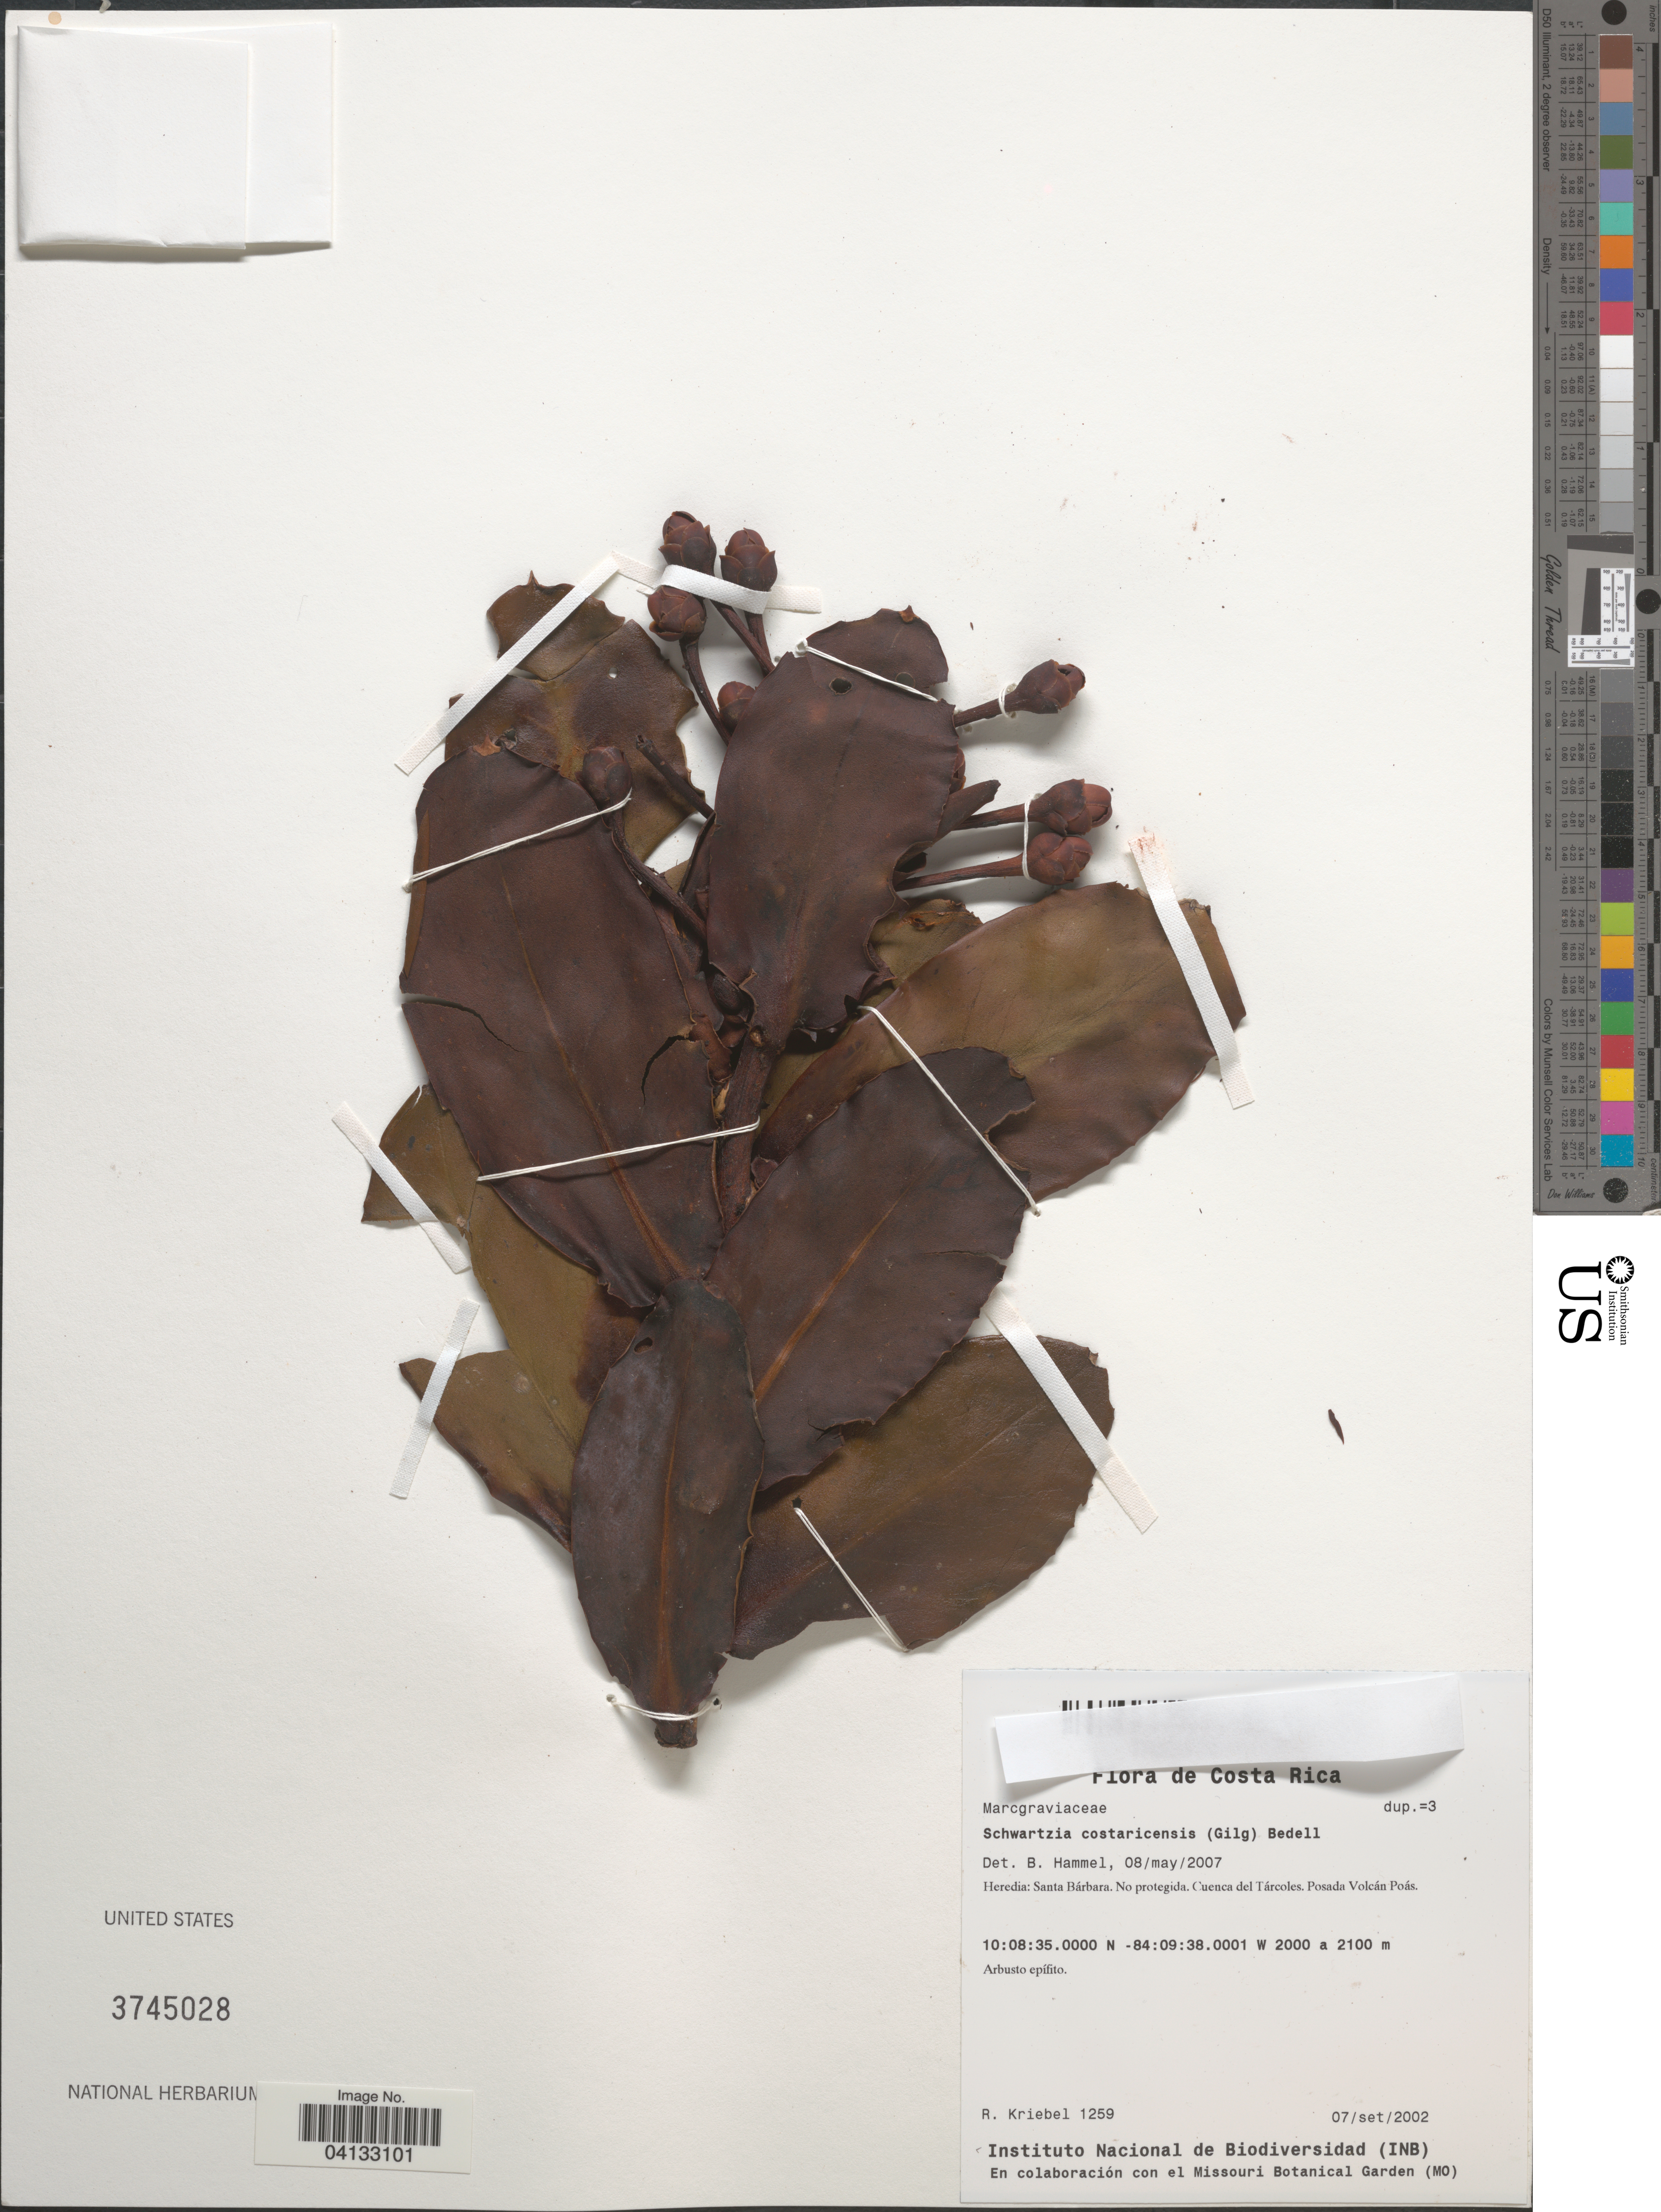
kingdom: Plantae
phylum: Tracheophyta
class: Magnoliopsida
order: Ericales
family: Marcgraviaceae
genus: Schwartzia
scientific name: Schwartzia costaricensis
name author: (Gilg) Bedell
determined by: Hammel, B.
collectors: R. Kriebel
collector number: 1259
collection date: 2002-09-07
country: Costa Rica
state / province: Heredia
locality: Santa Bárbara. No protegida. Cuenca del Tárcoles. Posada Volcán Poás.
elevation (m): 2000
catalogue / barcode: US 3745028